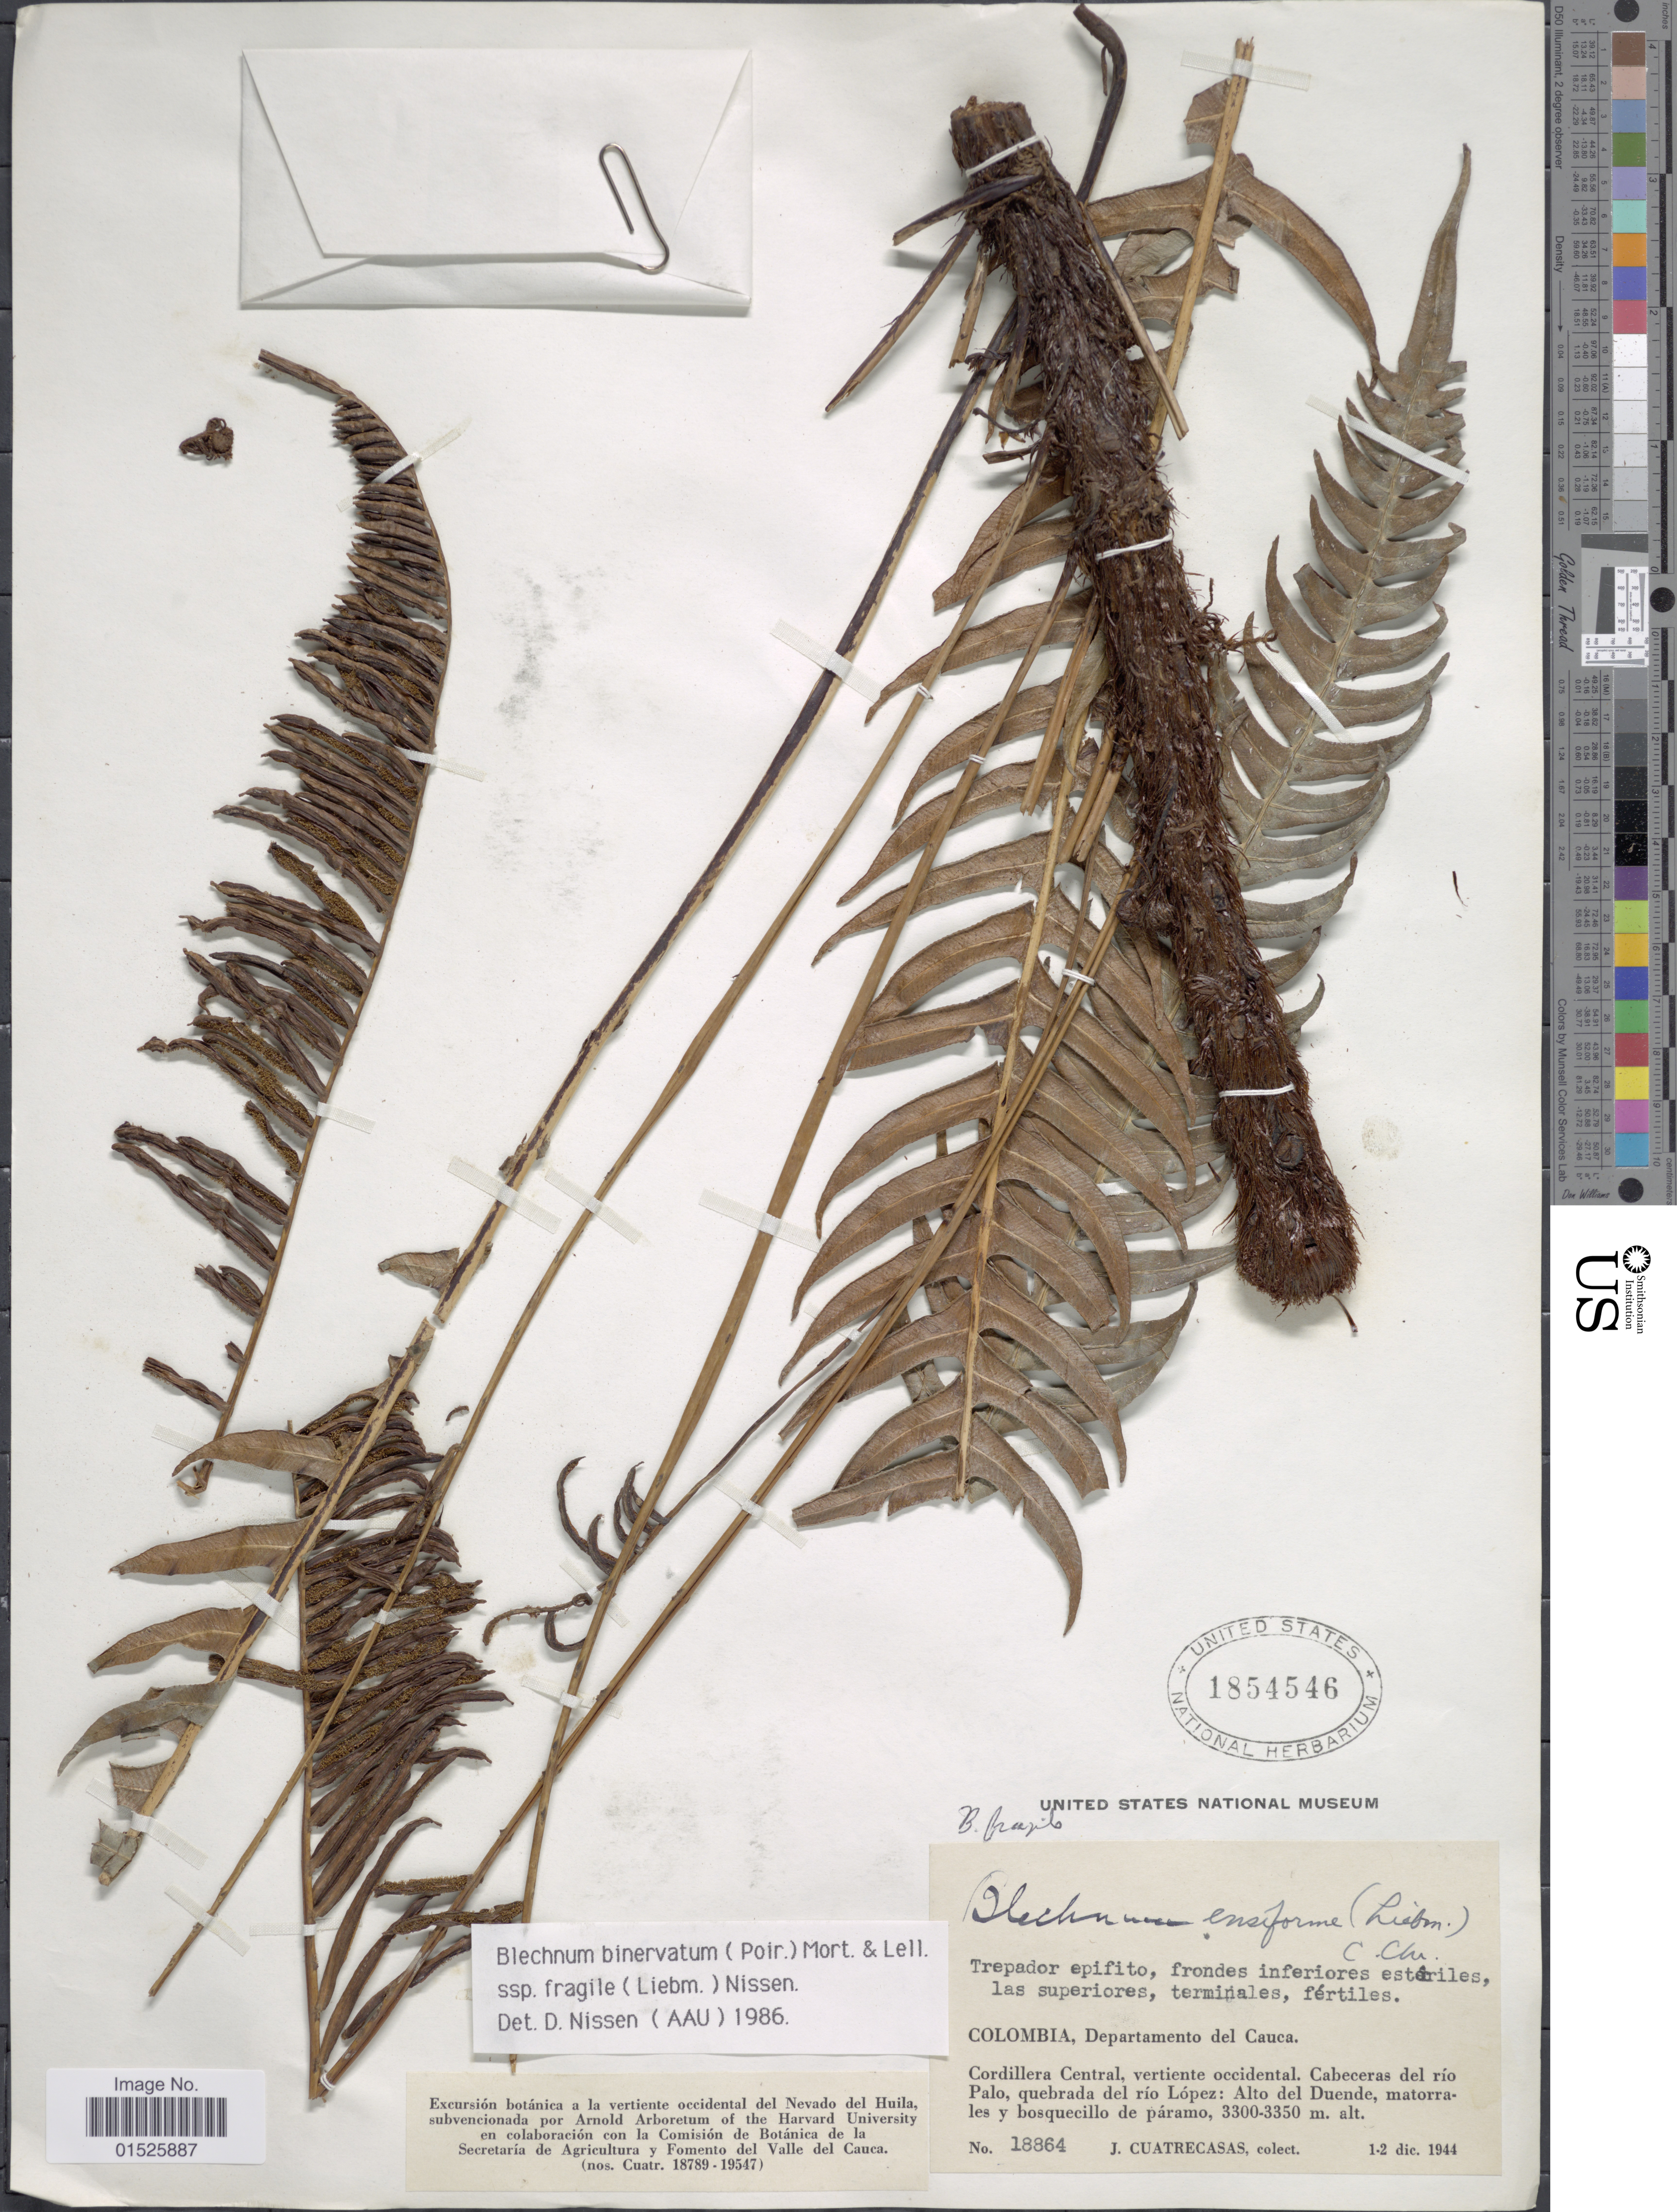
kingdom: Plantae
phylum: Tracheophyta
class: Polypodiopsida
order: Polypodiales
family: Blechnaceae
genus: Blechnum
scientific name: Blechnum fragile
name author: (Liebm.) C.V. Morton & Lellinger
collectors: J. Cuatrecasas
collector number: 18864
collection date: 1944-12-01/1944-12-02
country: Colombia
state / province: Cauca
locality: Cordillera Central, vertiente occidental. Cabeceras del río Palo, quebrada del río López: Alto de Duende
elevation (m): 3300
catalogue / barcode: US 1854546